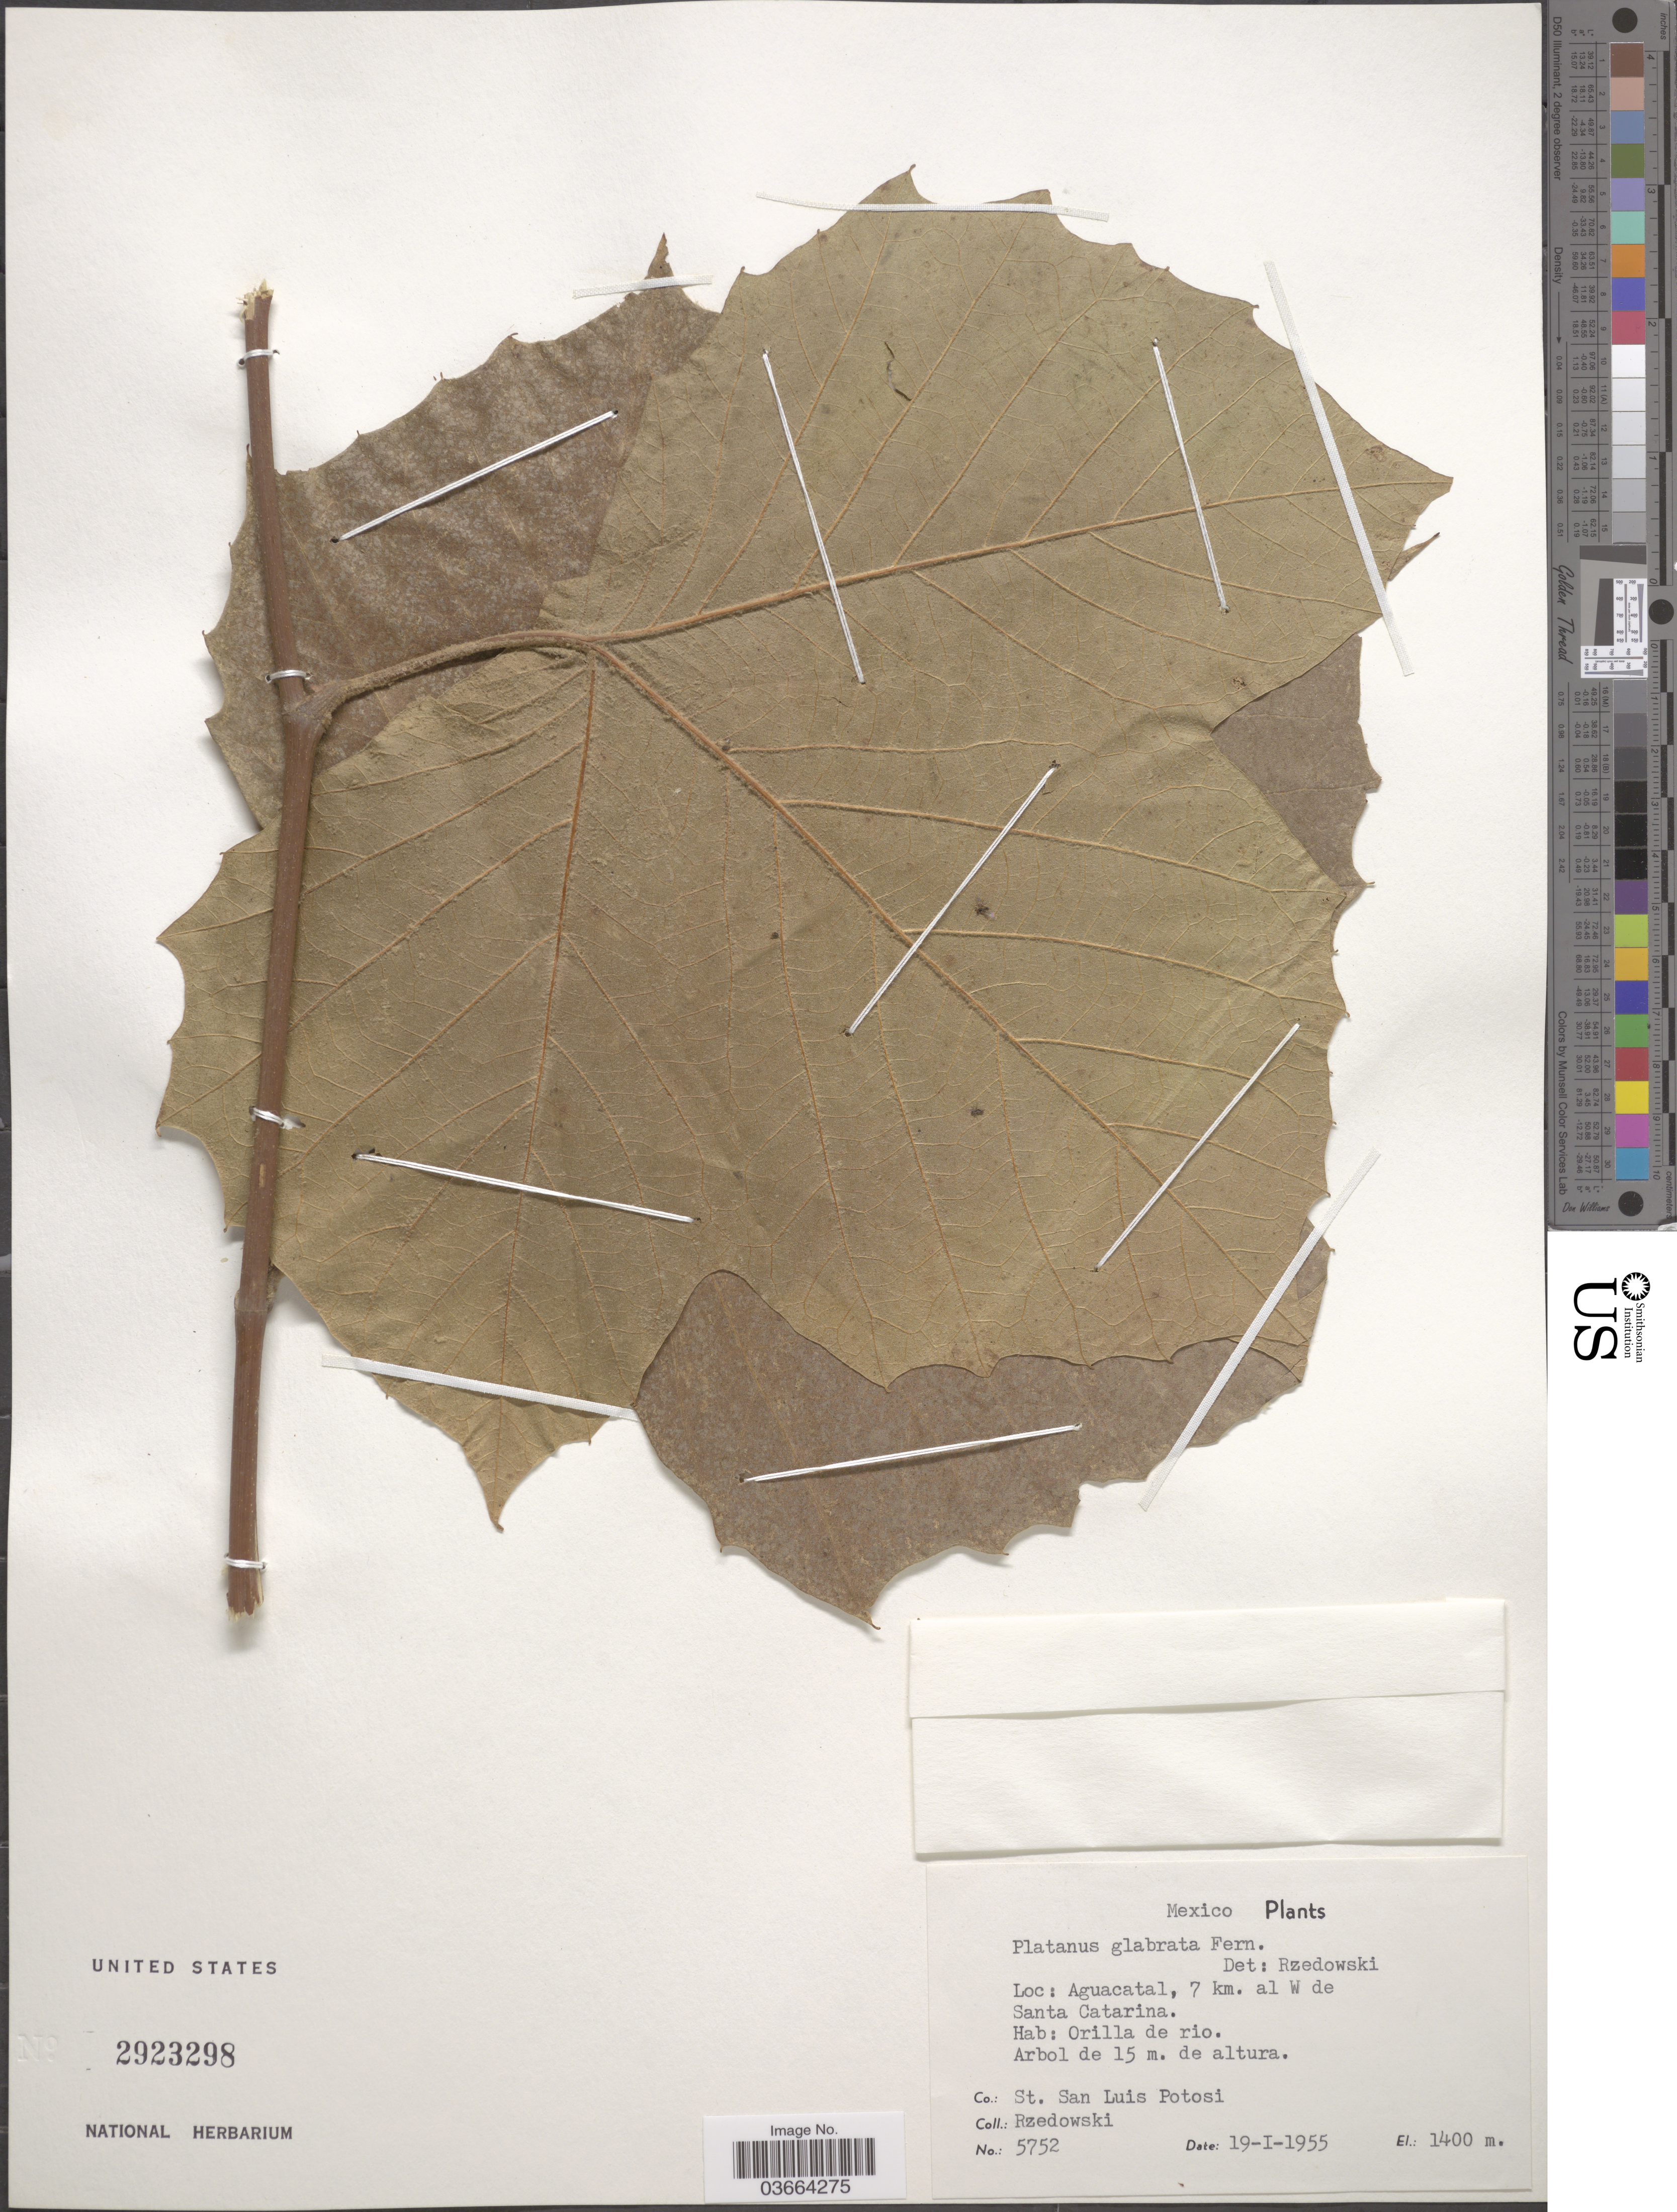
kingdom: Plantae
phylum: Tracheophyta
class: Magnoliopsida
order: Proteales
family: Platanaceae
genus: Platanus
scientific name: Platanus glabrata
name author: Fernald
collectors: Rzedowski, --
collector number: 5752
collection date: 1955-01-19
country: Mexico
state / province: San Luis Potosí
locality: Aguacatal, 7 km. al W de Santa Catarina. Orilla de rio. Co.: St. San Luis Potosi.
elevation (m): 1400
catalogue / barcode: US 2923298